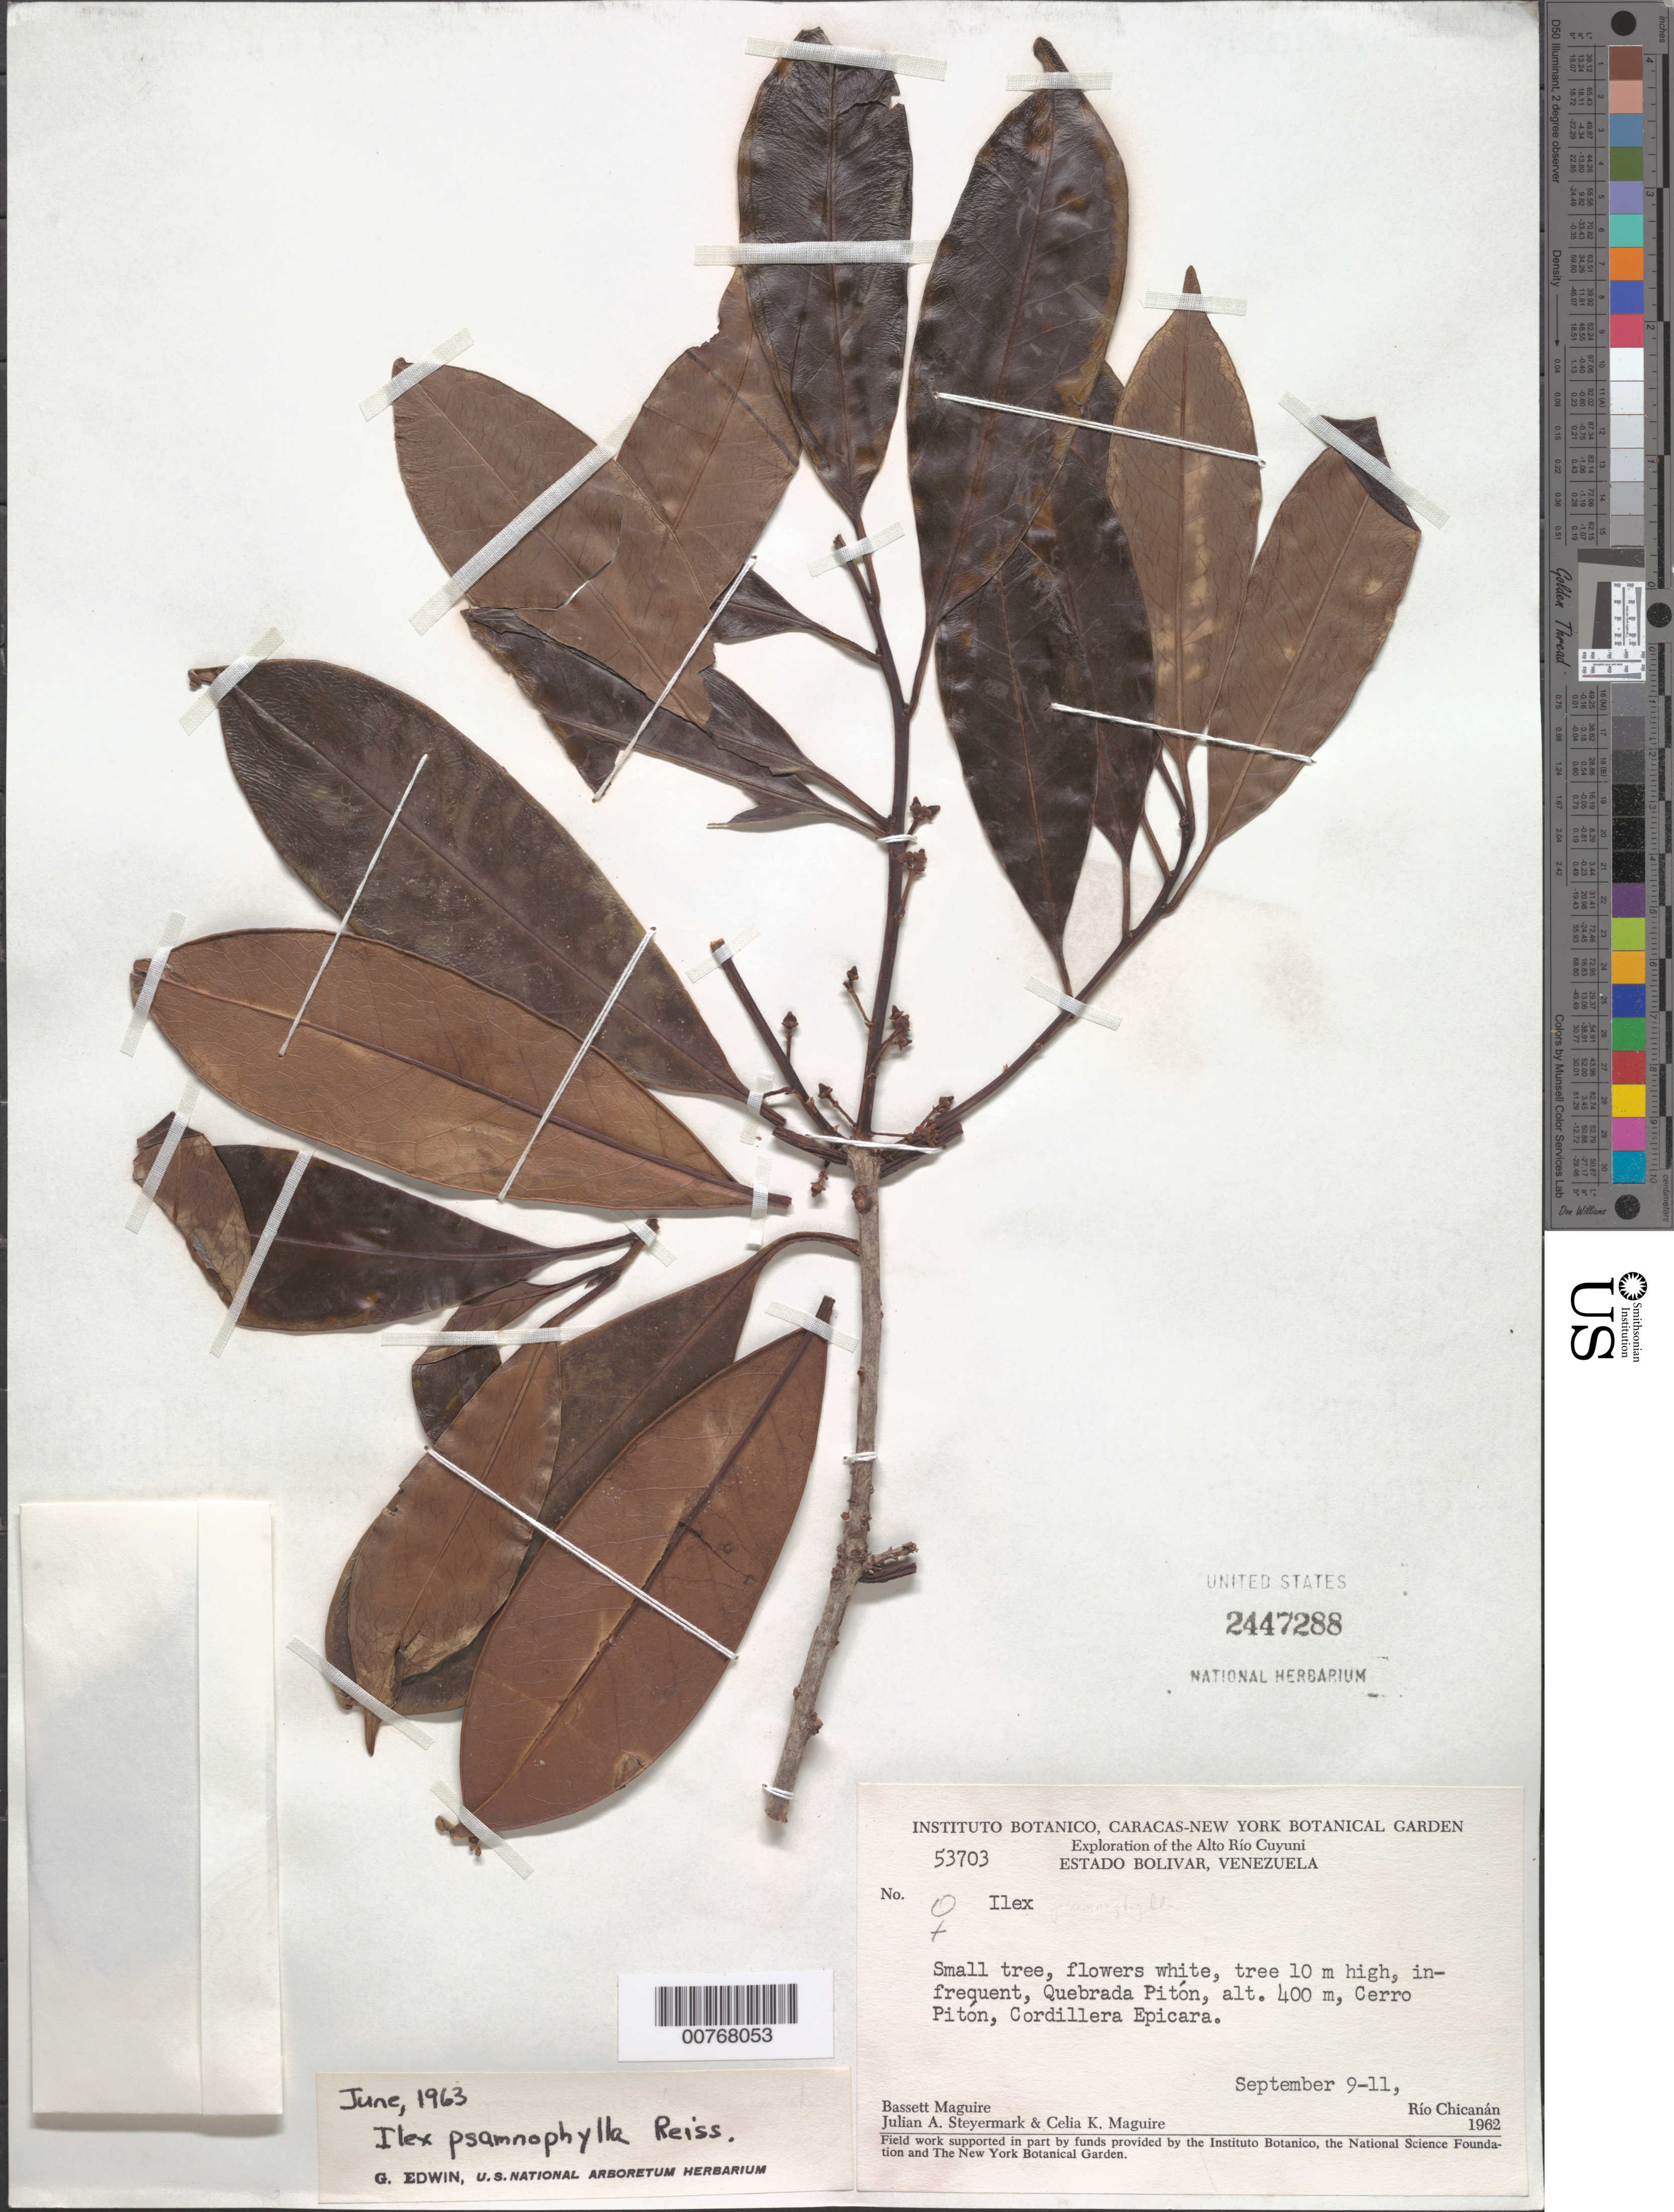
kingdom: Plantae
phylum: Tracheophyta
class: Magnoliopsida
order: Aquifoliales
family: Aquifoliaceae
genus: Ilex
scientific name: Ilex psammophila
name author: Reissek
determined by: Edwin, G.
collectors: B. Maguire, J. Steyermark & C. K. Maguire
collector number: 53703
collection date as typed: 9-Sep-62 to 11-Sep-62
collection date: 1962-09-09/1962-09-11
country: Venezuela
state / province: Bolívar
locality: Alto Río Cuyuni, Quebrada Pitón, Cerro Pitón, Cordillera Epicara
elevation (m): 400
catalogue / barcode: US 2447288